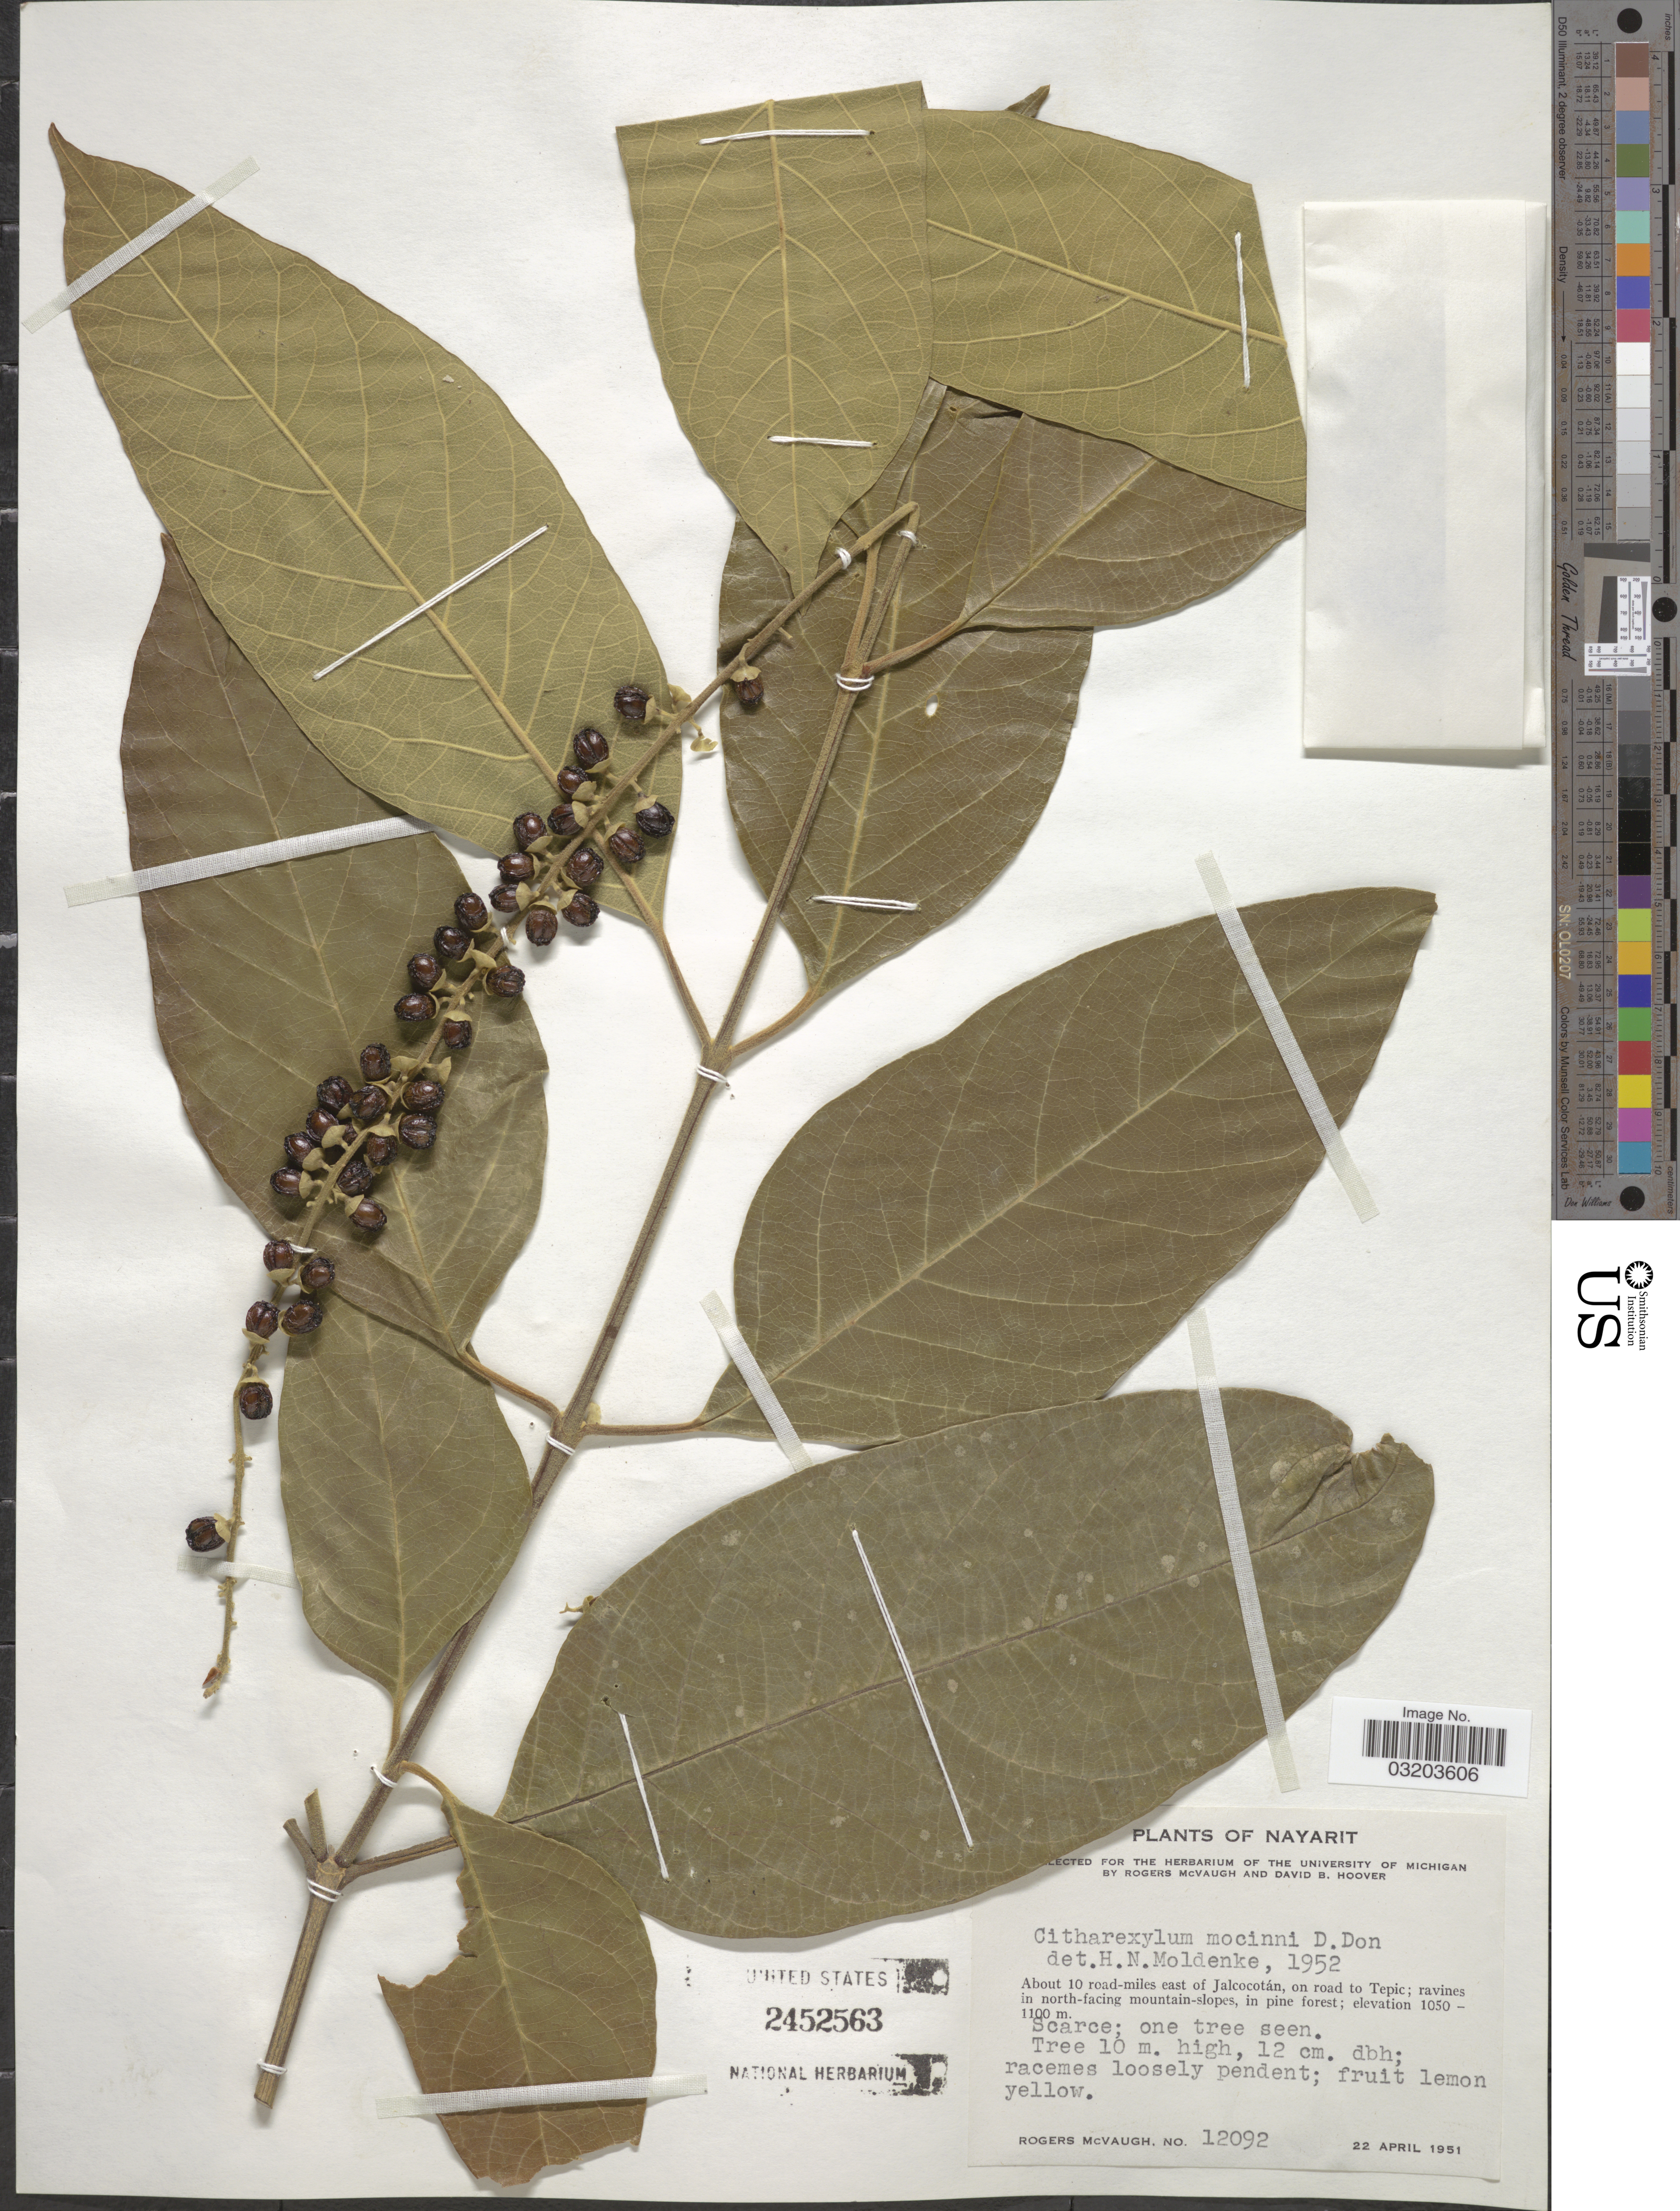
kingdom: Plantae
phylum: Tracheophyta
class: Magnoliopsida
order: Lamiales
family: Verbenaceae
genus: Citharexylum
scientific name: Citharexylum mocinoi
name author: D. Don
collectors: R. McVaugh & D. B. Hoover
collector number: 12092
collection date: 1951-04-22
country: Mexico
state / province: Nayarit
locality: About 10 road-miles east of Jalcocotán, on road to Tepic.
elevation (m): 1050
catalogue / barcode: US 2452563